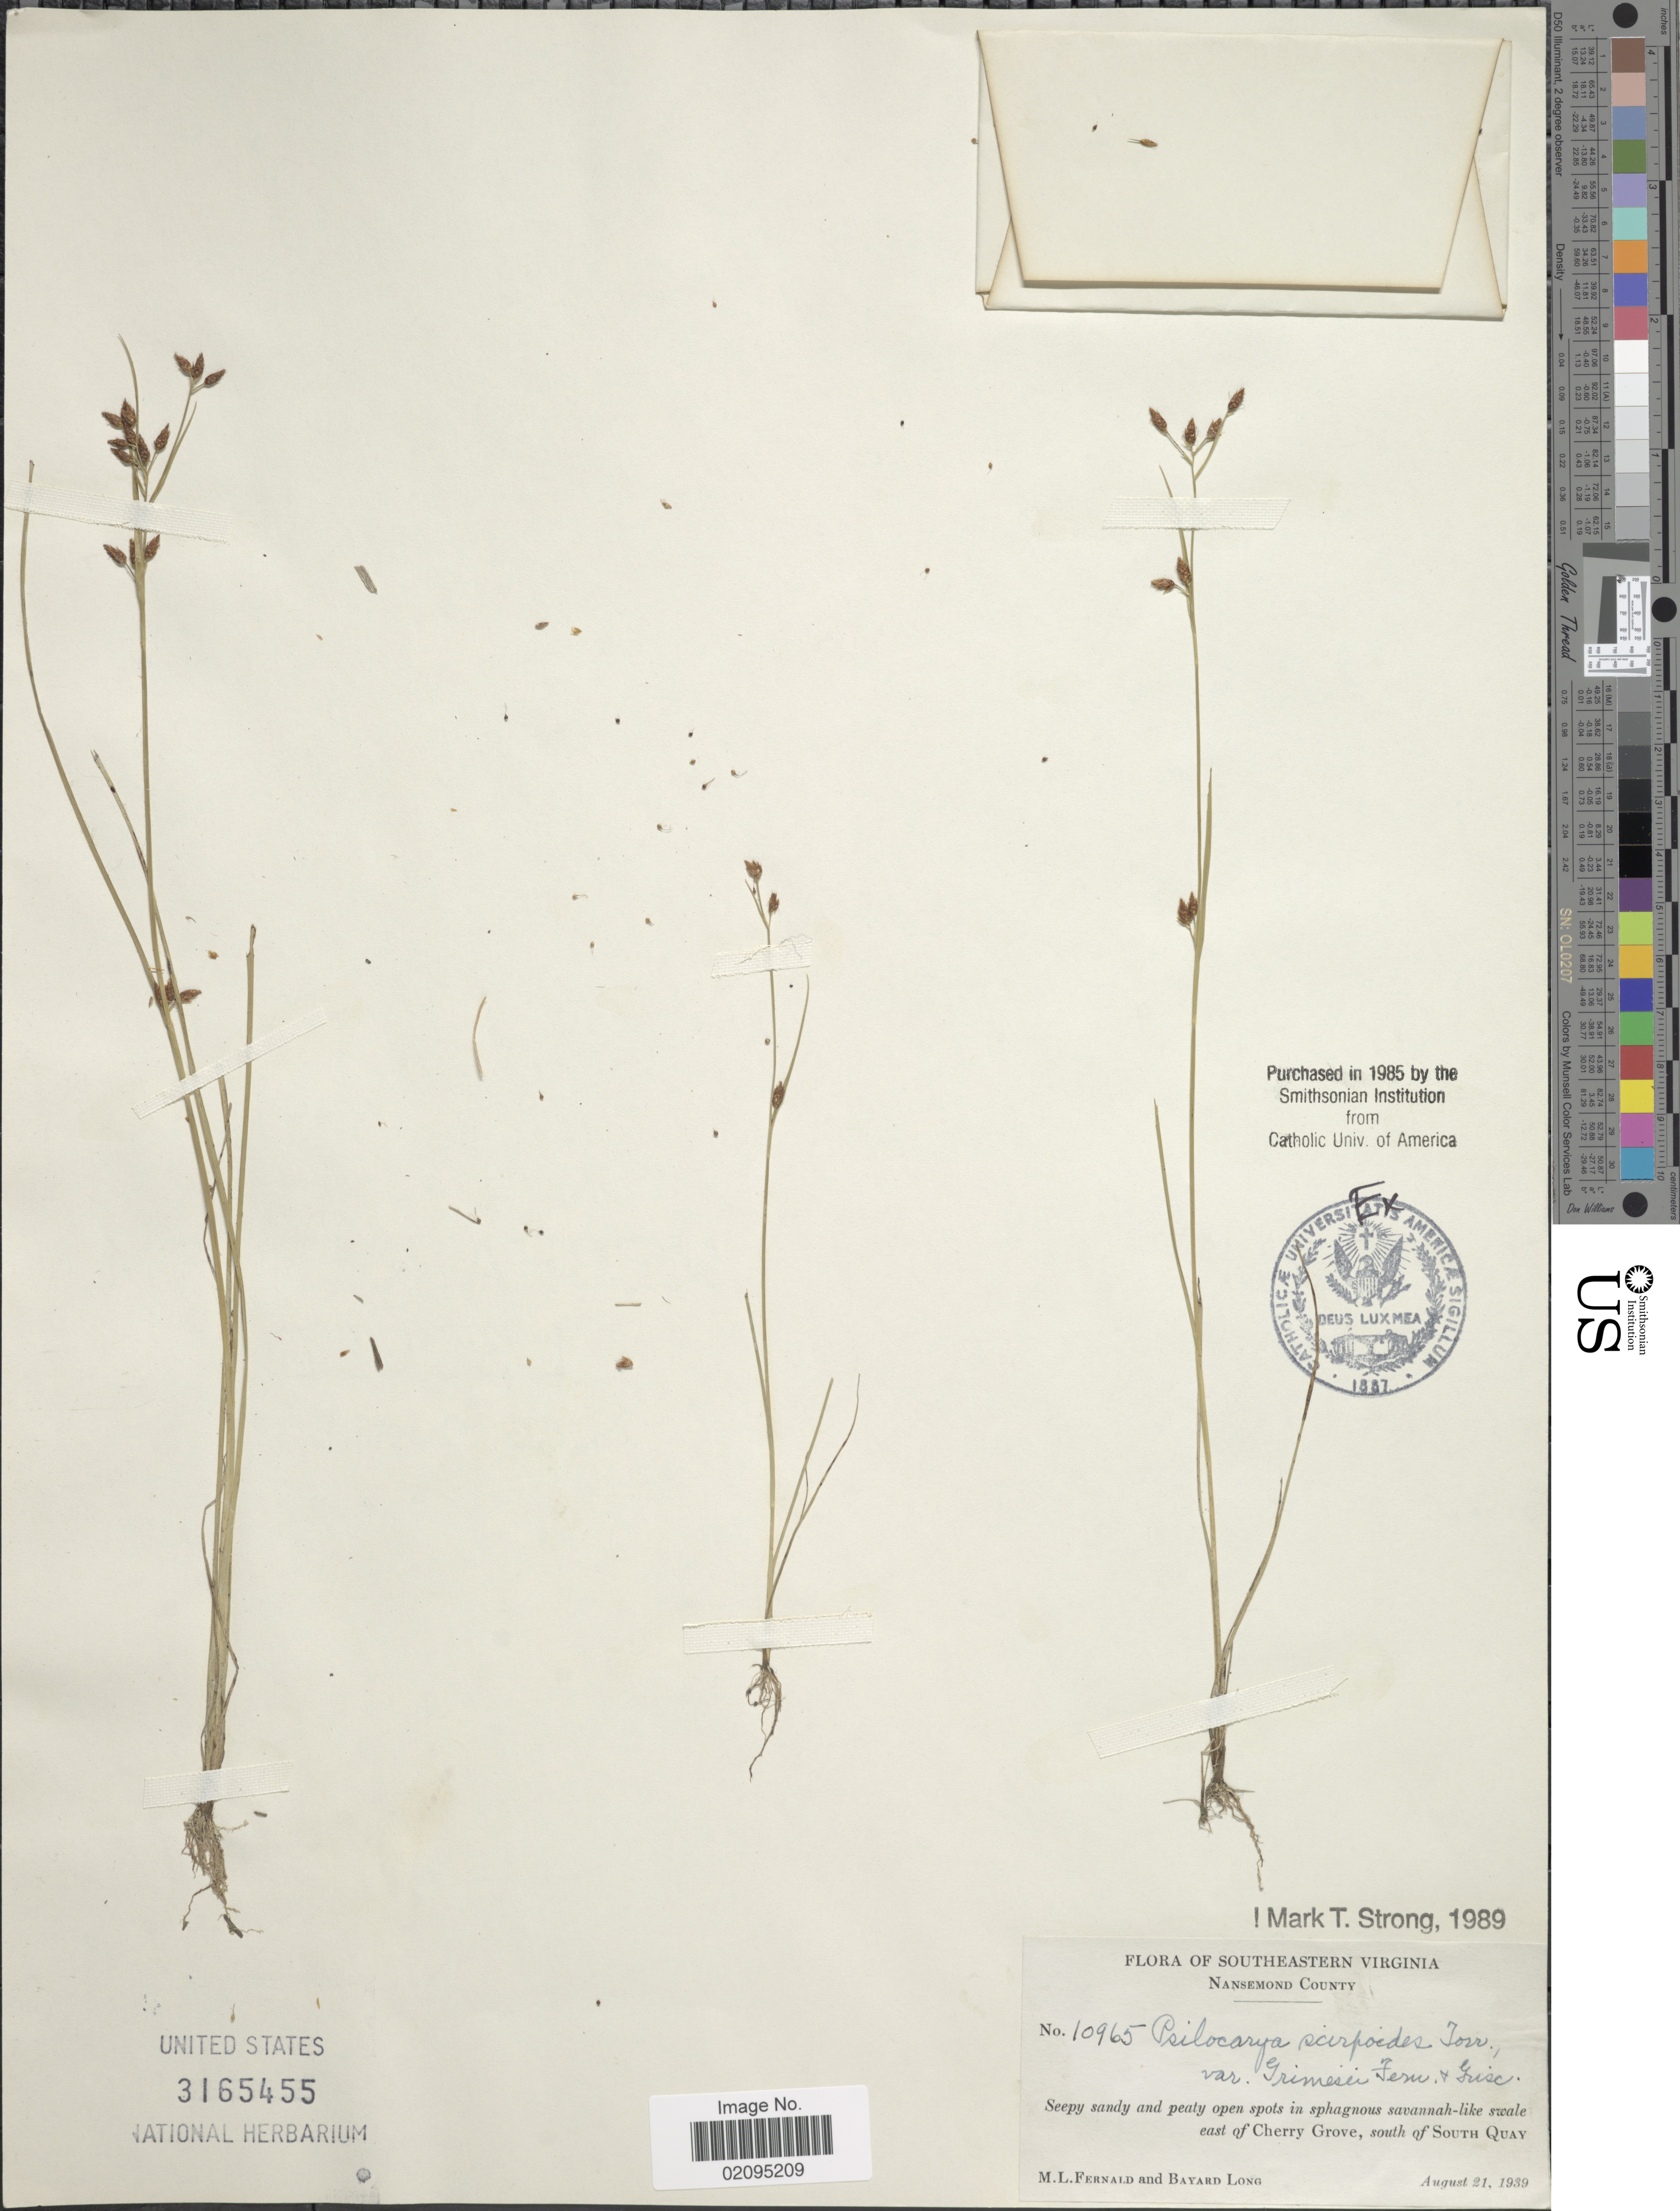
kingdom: Plantae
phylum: Tracheophyta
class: Liliopsida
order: Poales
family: Cyperaceae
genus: Rhynchospora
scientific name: Rhynchospora scirpoides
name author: (Torr.) Griseb.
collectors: M. L. Fernald & B. Long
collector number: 10965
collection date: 1939-08-21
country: United States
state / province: Virginia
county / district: City of Suffolk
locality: East of Cherry Grove, south of South Quay. Nansemond Co. (= historic county name).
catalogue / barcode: US 3165455